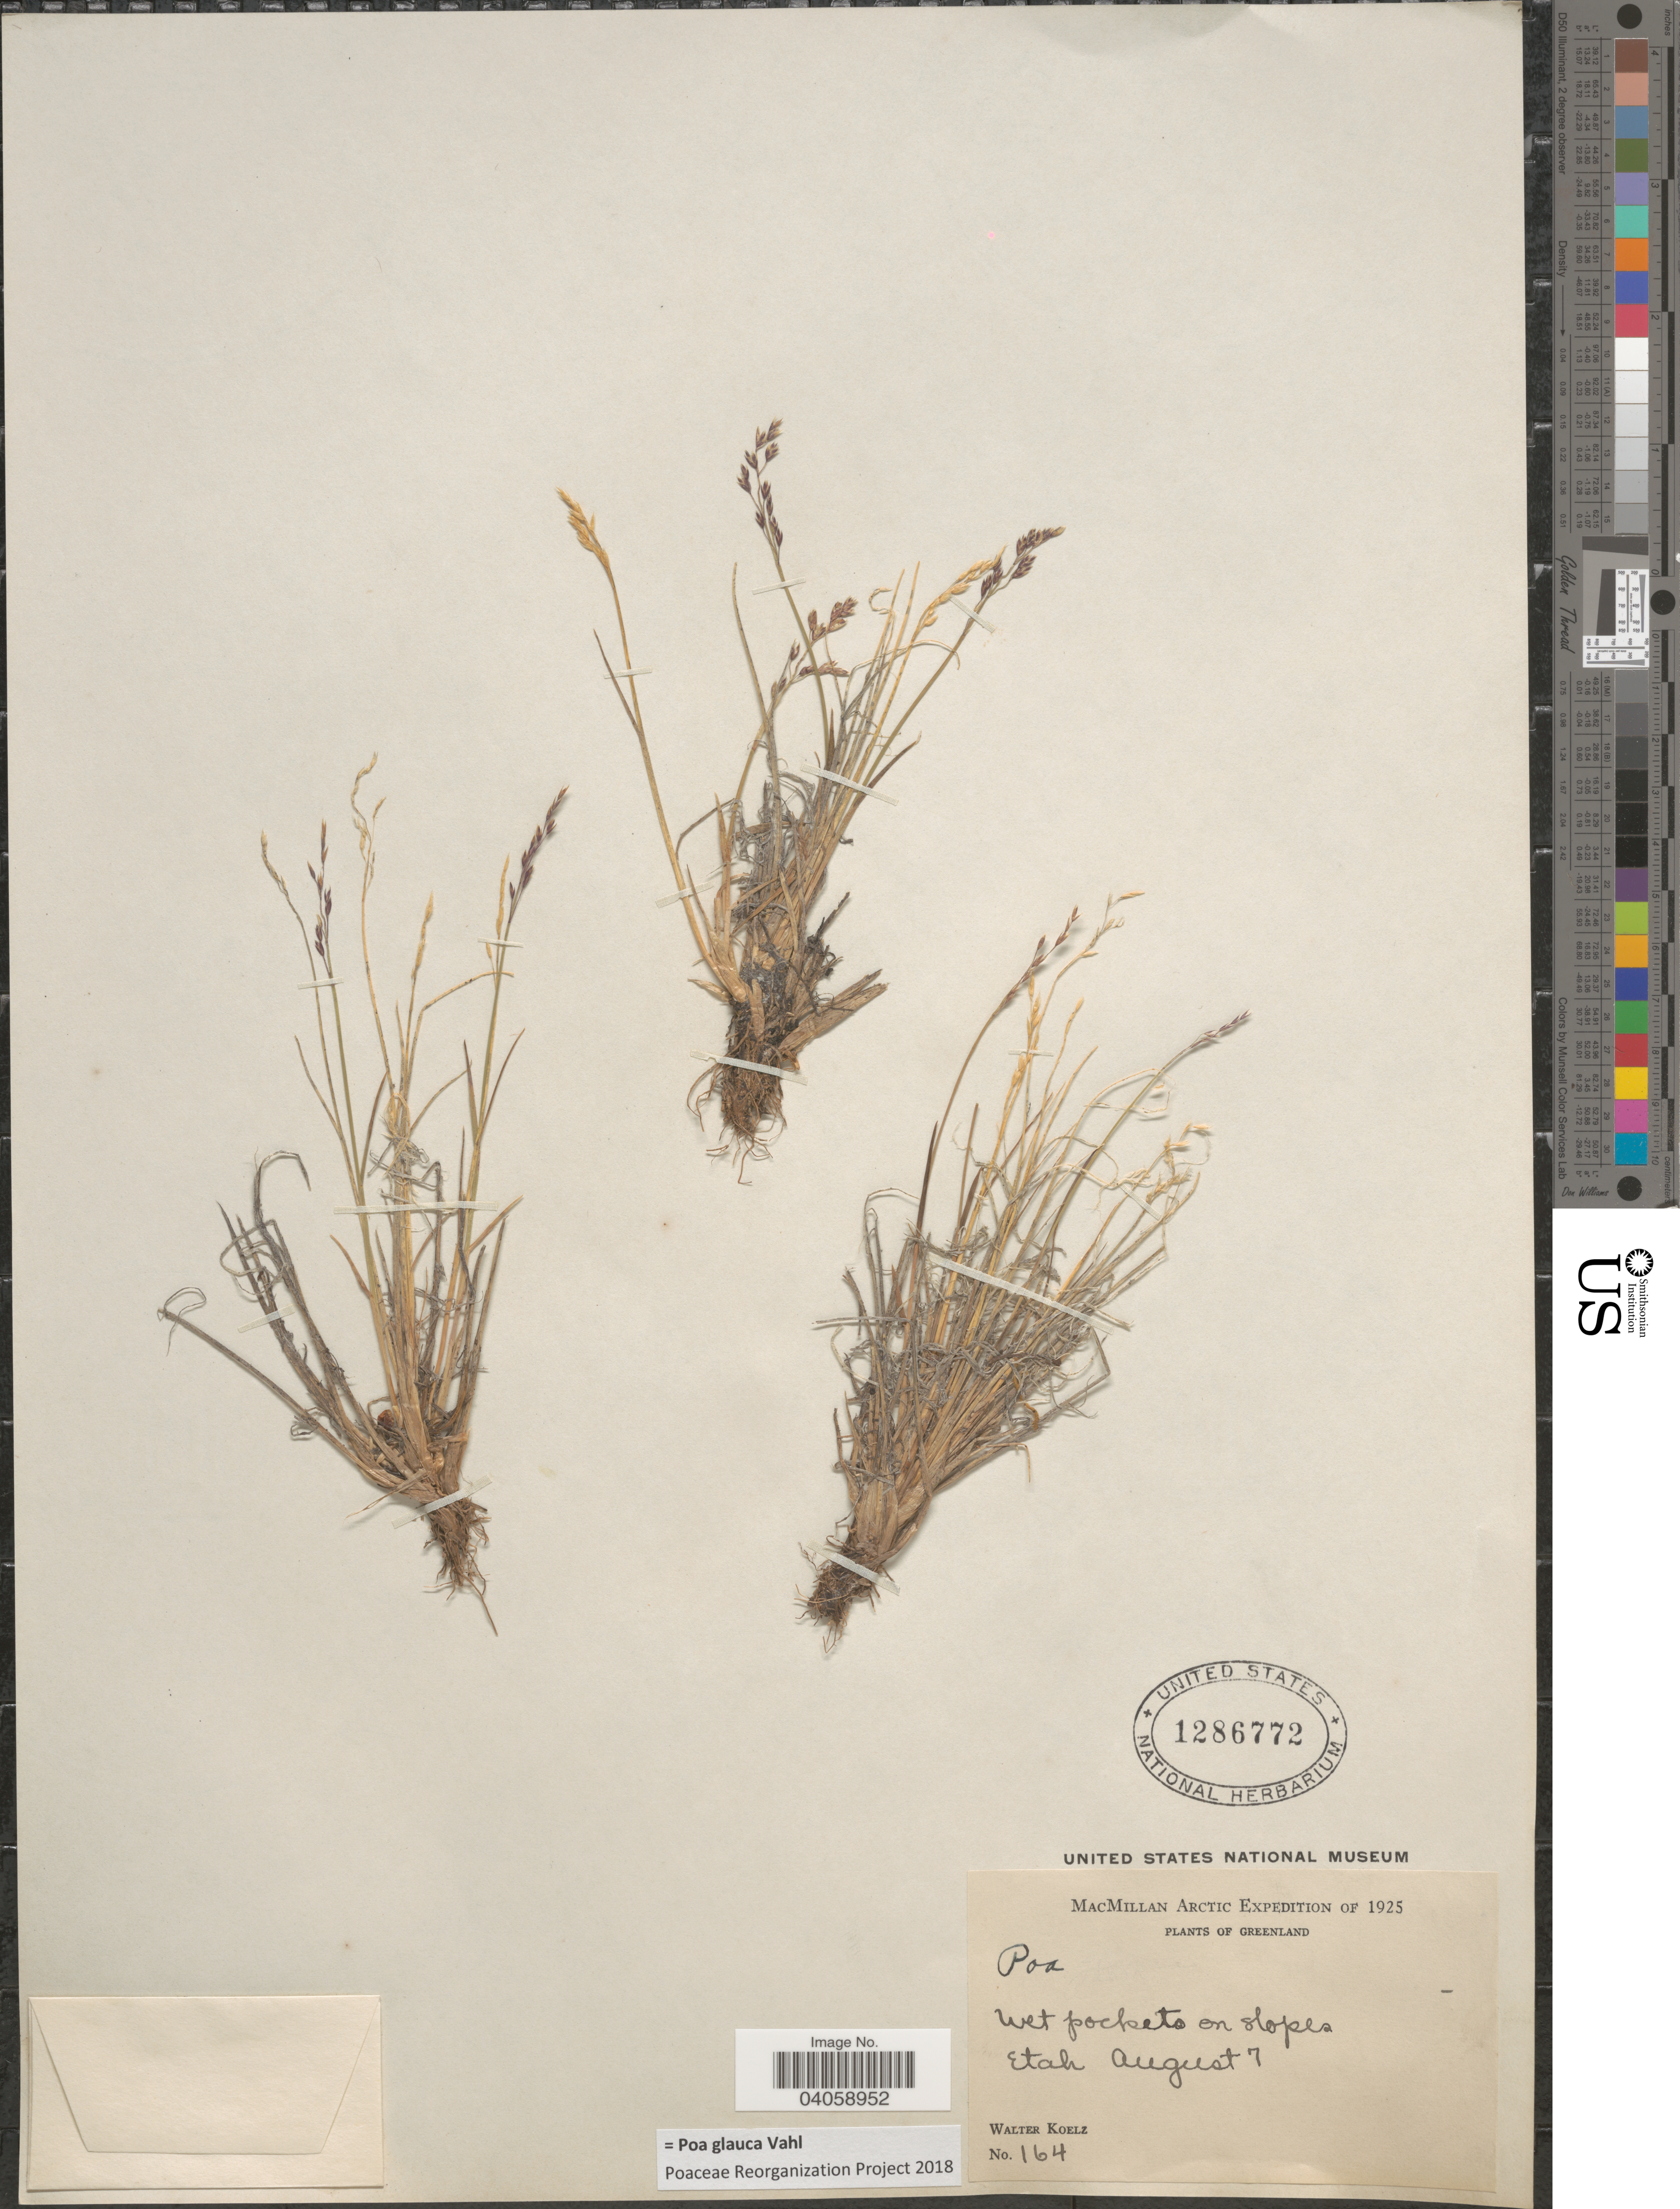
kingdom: Plantae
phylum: Tracheophyta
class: Liliopsida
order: Poales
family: Poaceae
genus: Poa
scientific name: Poa glauca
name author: Vahl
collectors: W. N. Koelz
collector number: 164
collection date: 1925-08-07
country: Greenland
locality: Etah.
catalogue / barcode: US 1286772